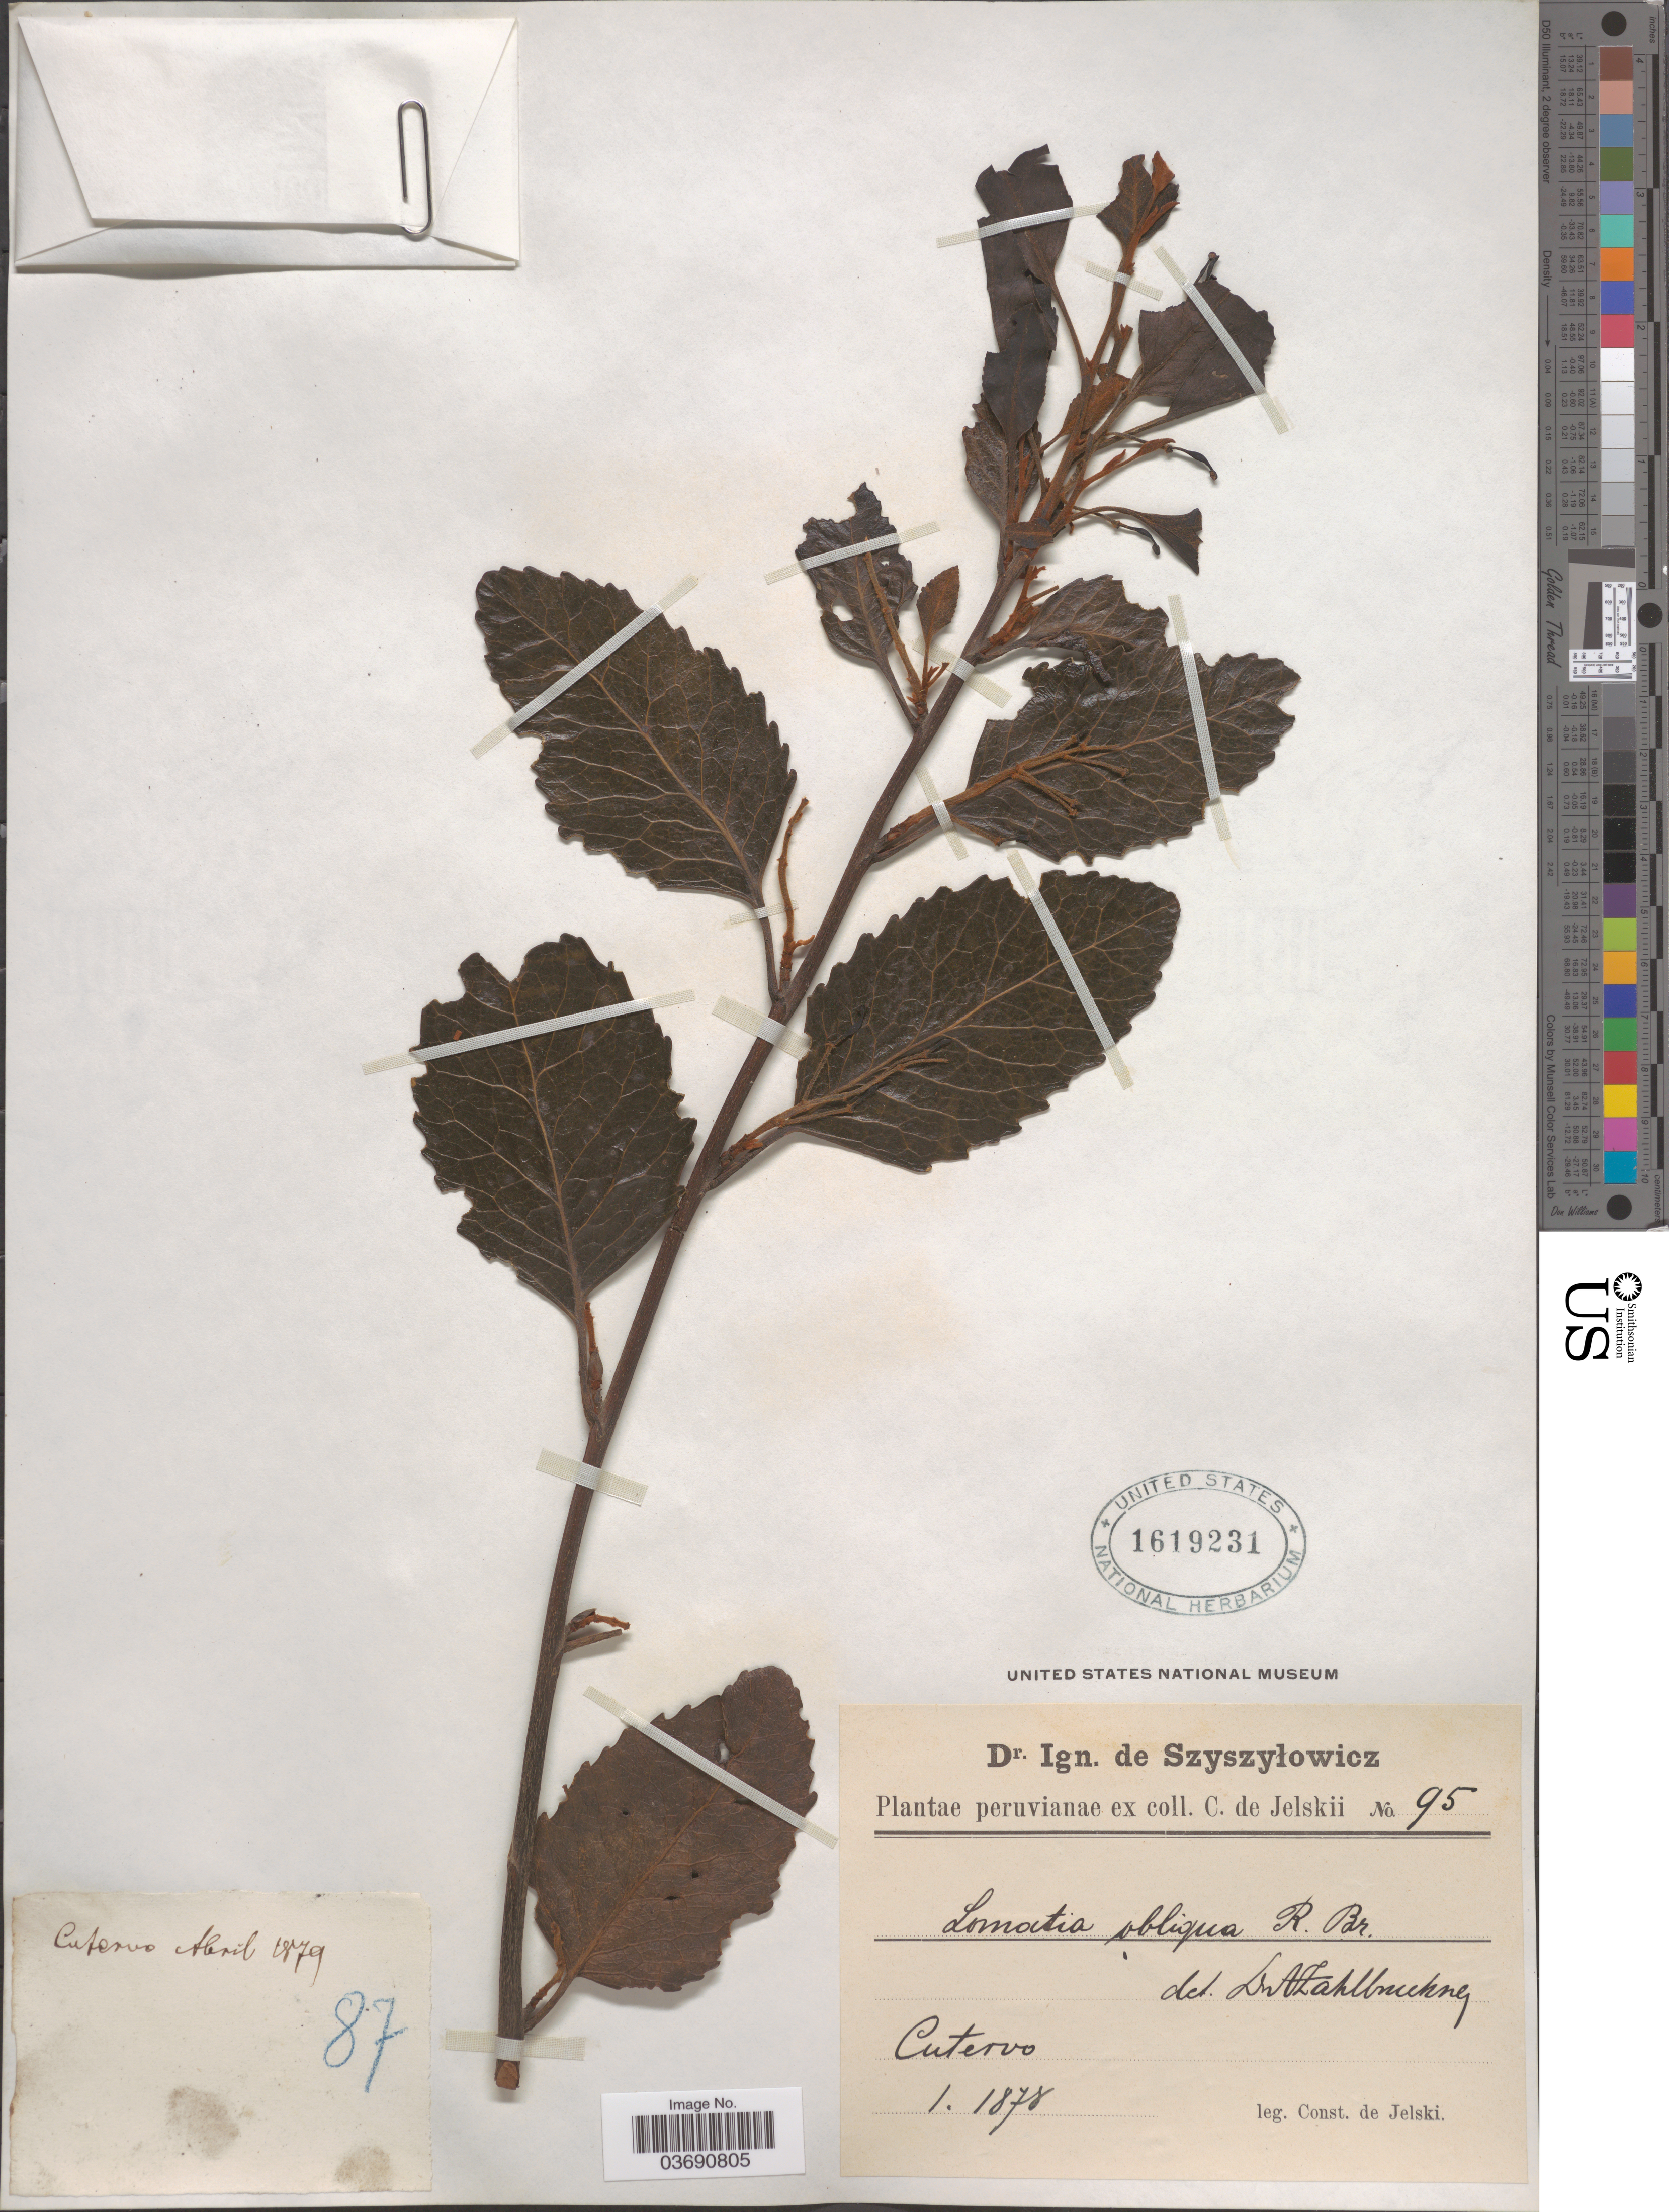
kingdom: Plantae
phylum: Tracheophyta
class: Magnoliopsida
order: Proteales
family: Proteaceae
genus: Lomatia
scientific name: Lomatia hirsuta subsp. hirsuta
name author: (Lam.) Diels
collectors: C. de Jelski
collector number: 95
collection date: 1870-01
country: Peru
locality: Cutervo.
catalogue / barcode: US 1619231